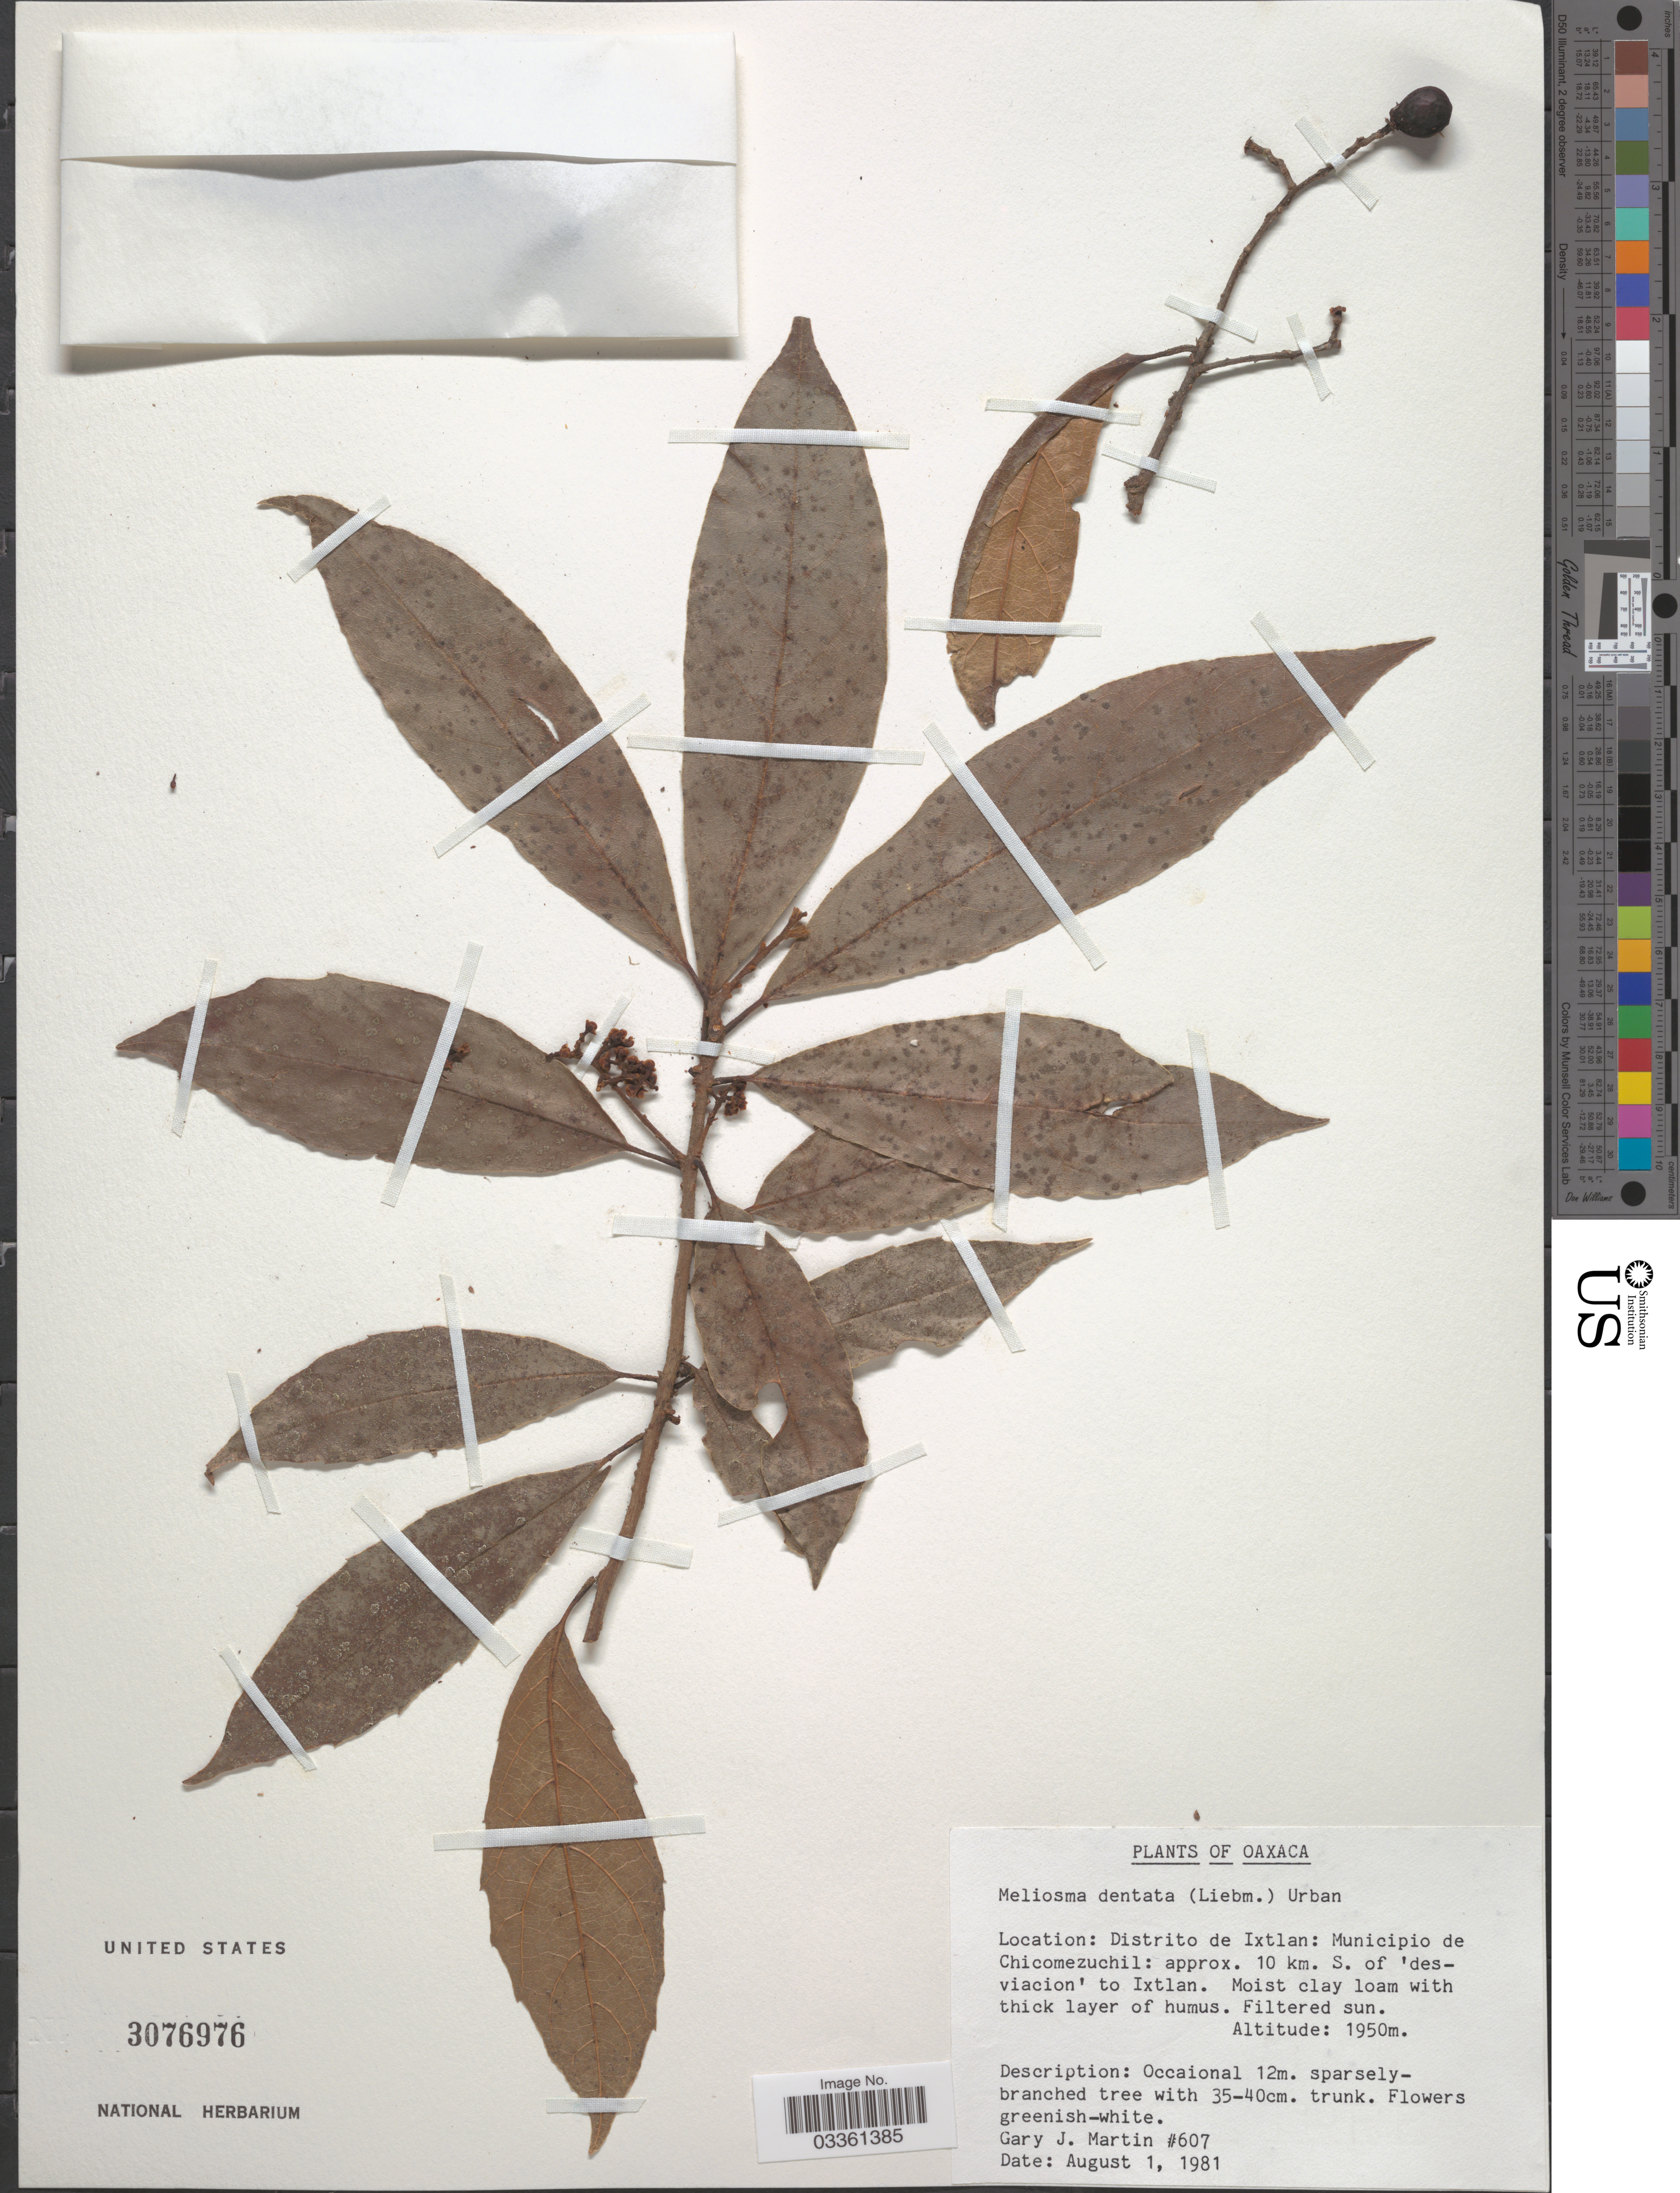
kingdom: Plantae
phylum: Tracheophyta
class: Magnoliopsida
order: Proteales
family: Sabiaceae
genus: Meliosma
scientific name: Meliosma dentata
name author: (Liebm.) Urb.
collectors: G. J. Martin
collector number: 607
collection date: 1981-08-01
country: Mexico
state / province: Oaxaca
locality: Distrito de Ixtlan: Municipio de Chicomezuchil: approx. 10 km. S. of 'desviacion' to Ixtlan.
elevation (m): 1950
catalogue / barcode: US 3076976